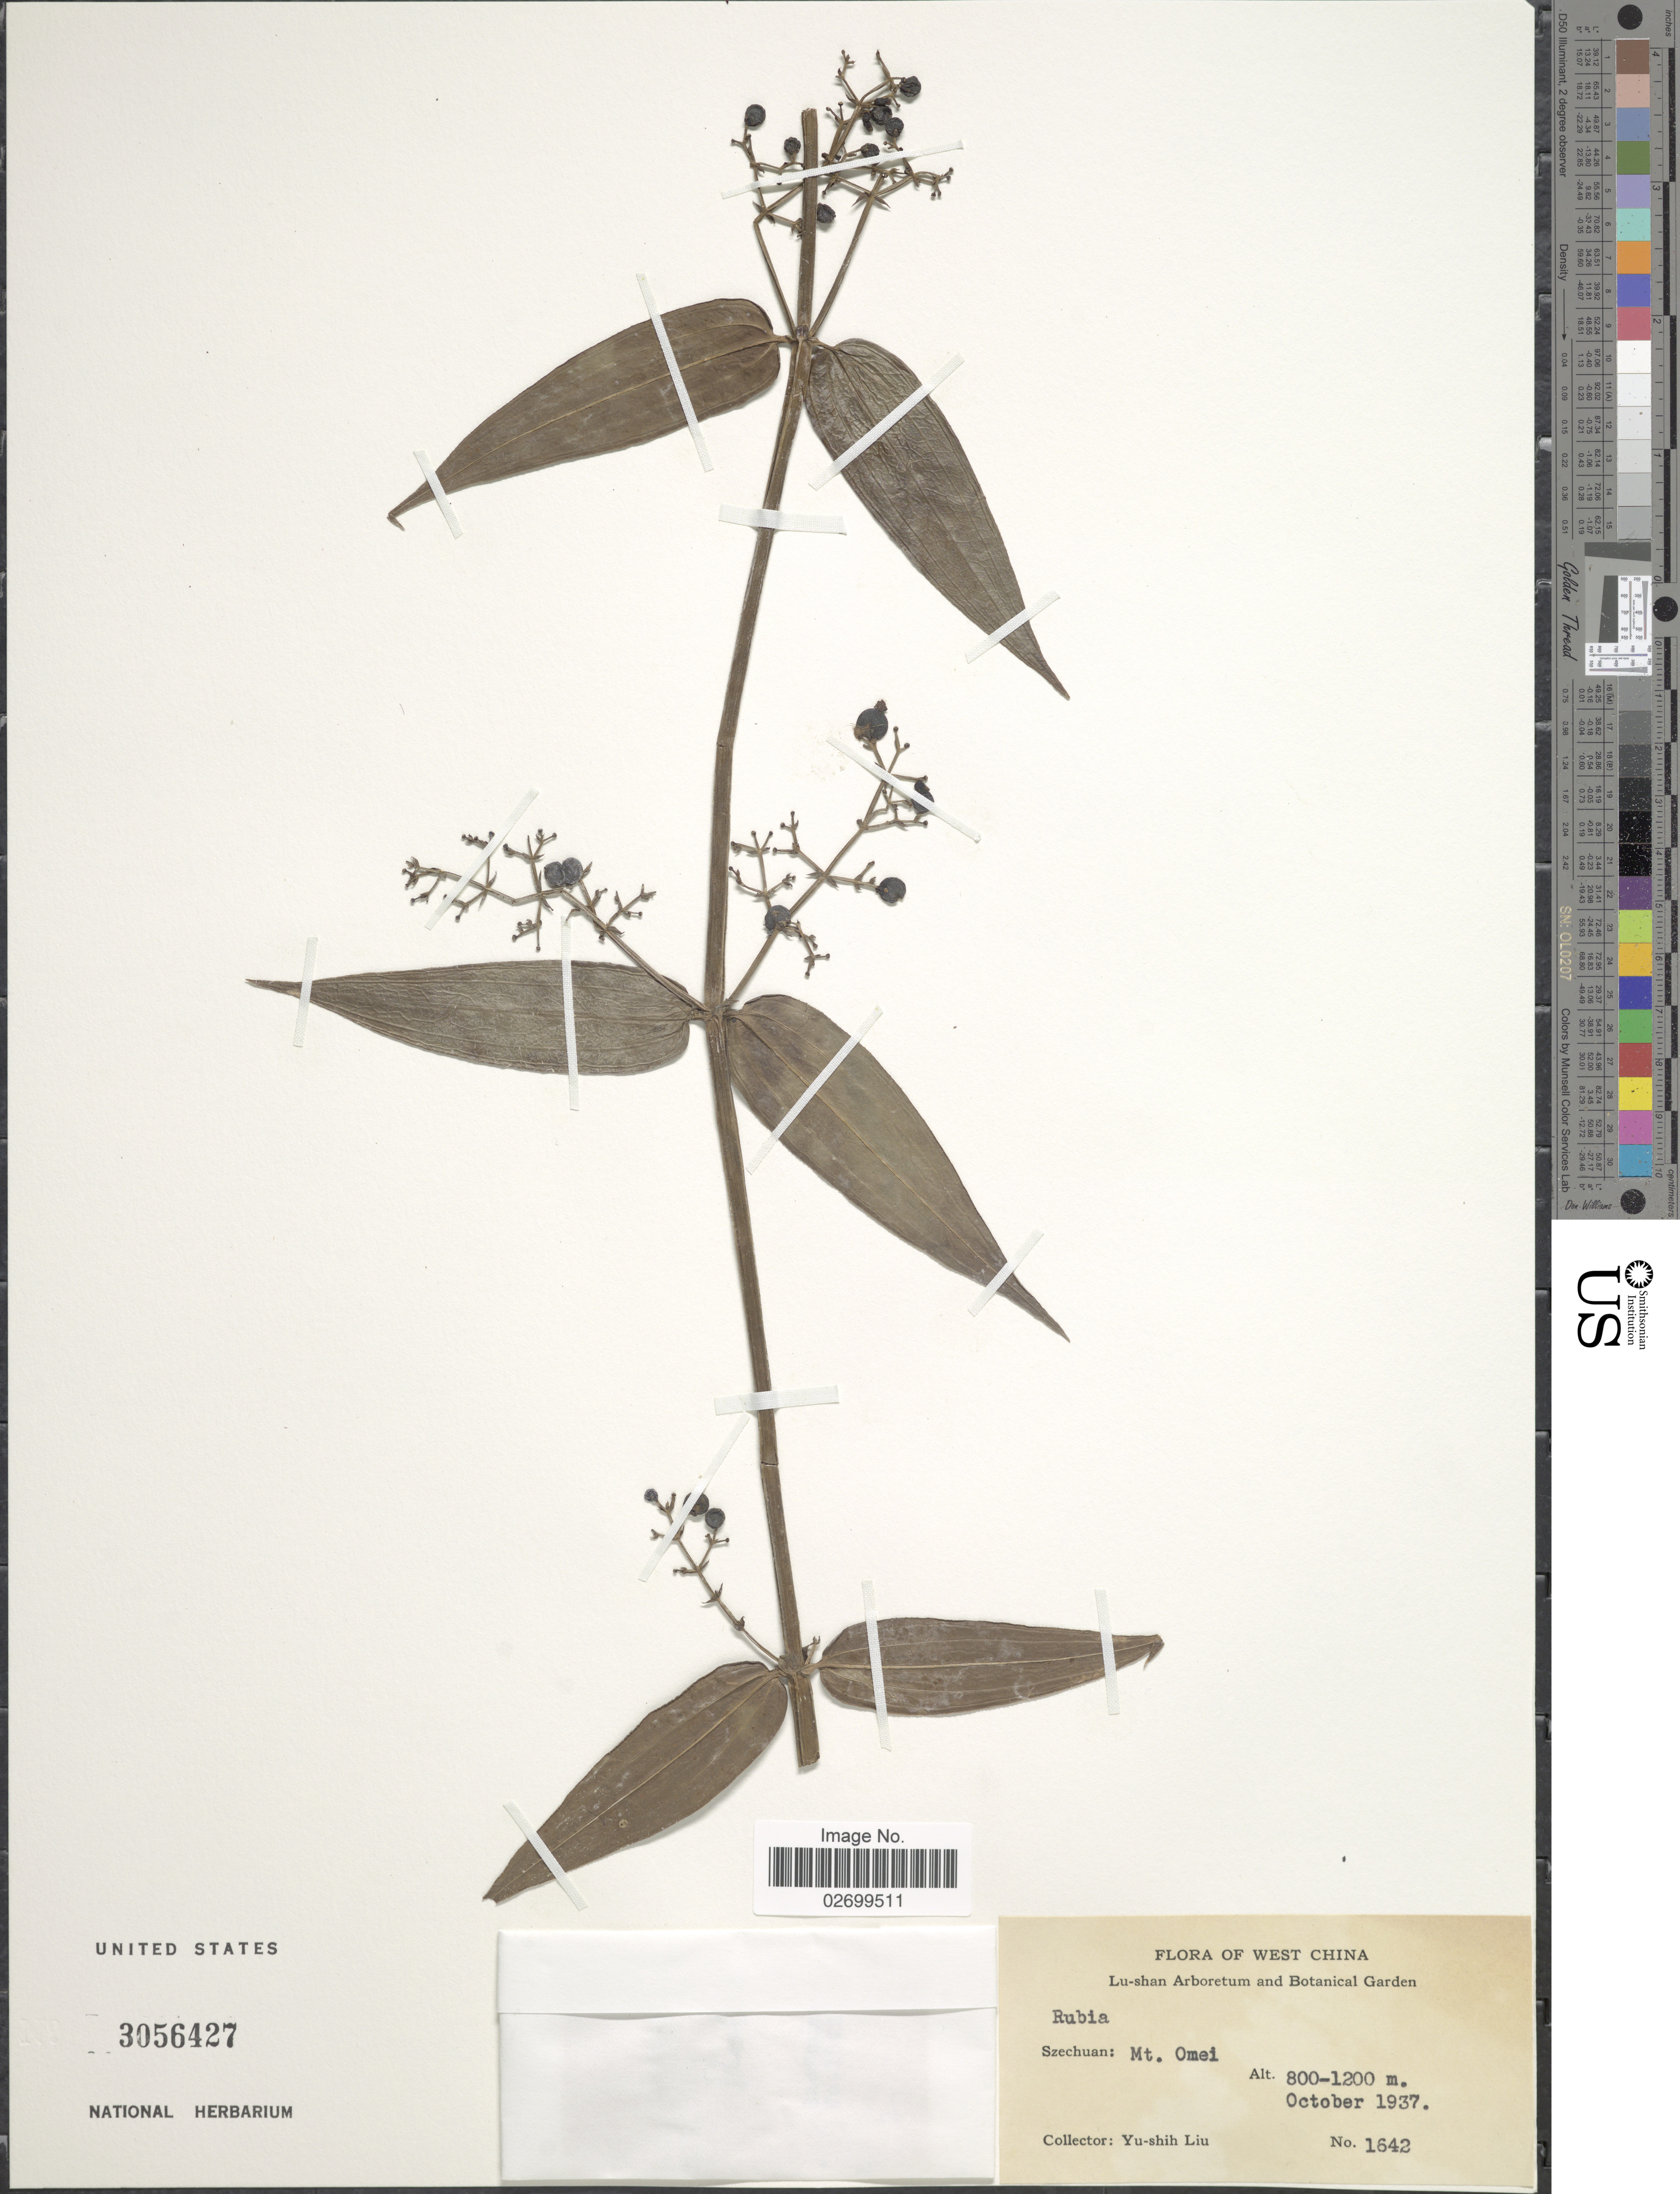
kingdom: Plantae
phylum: Tracheophyta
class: Magnoliopsida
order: Gentianales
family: Rubiaceae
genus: Rubia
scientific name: Rubia sp.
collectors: Y.-S. Liu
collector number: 1642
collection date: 1937-10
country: China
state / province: Sichuan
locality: West China, Szechuan: Mt. Omei.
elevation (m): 800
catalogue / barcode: US 3056427